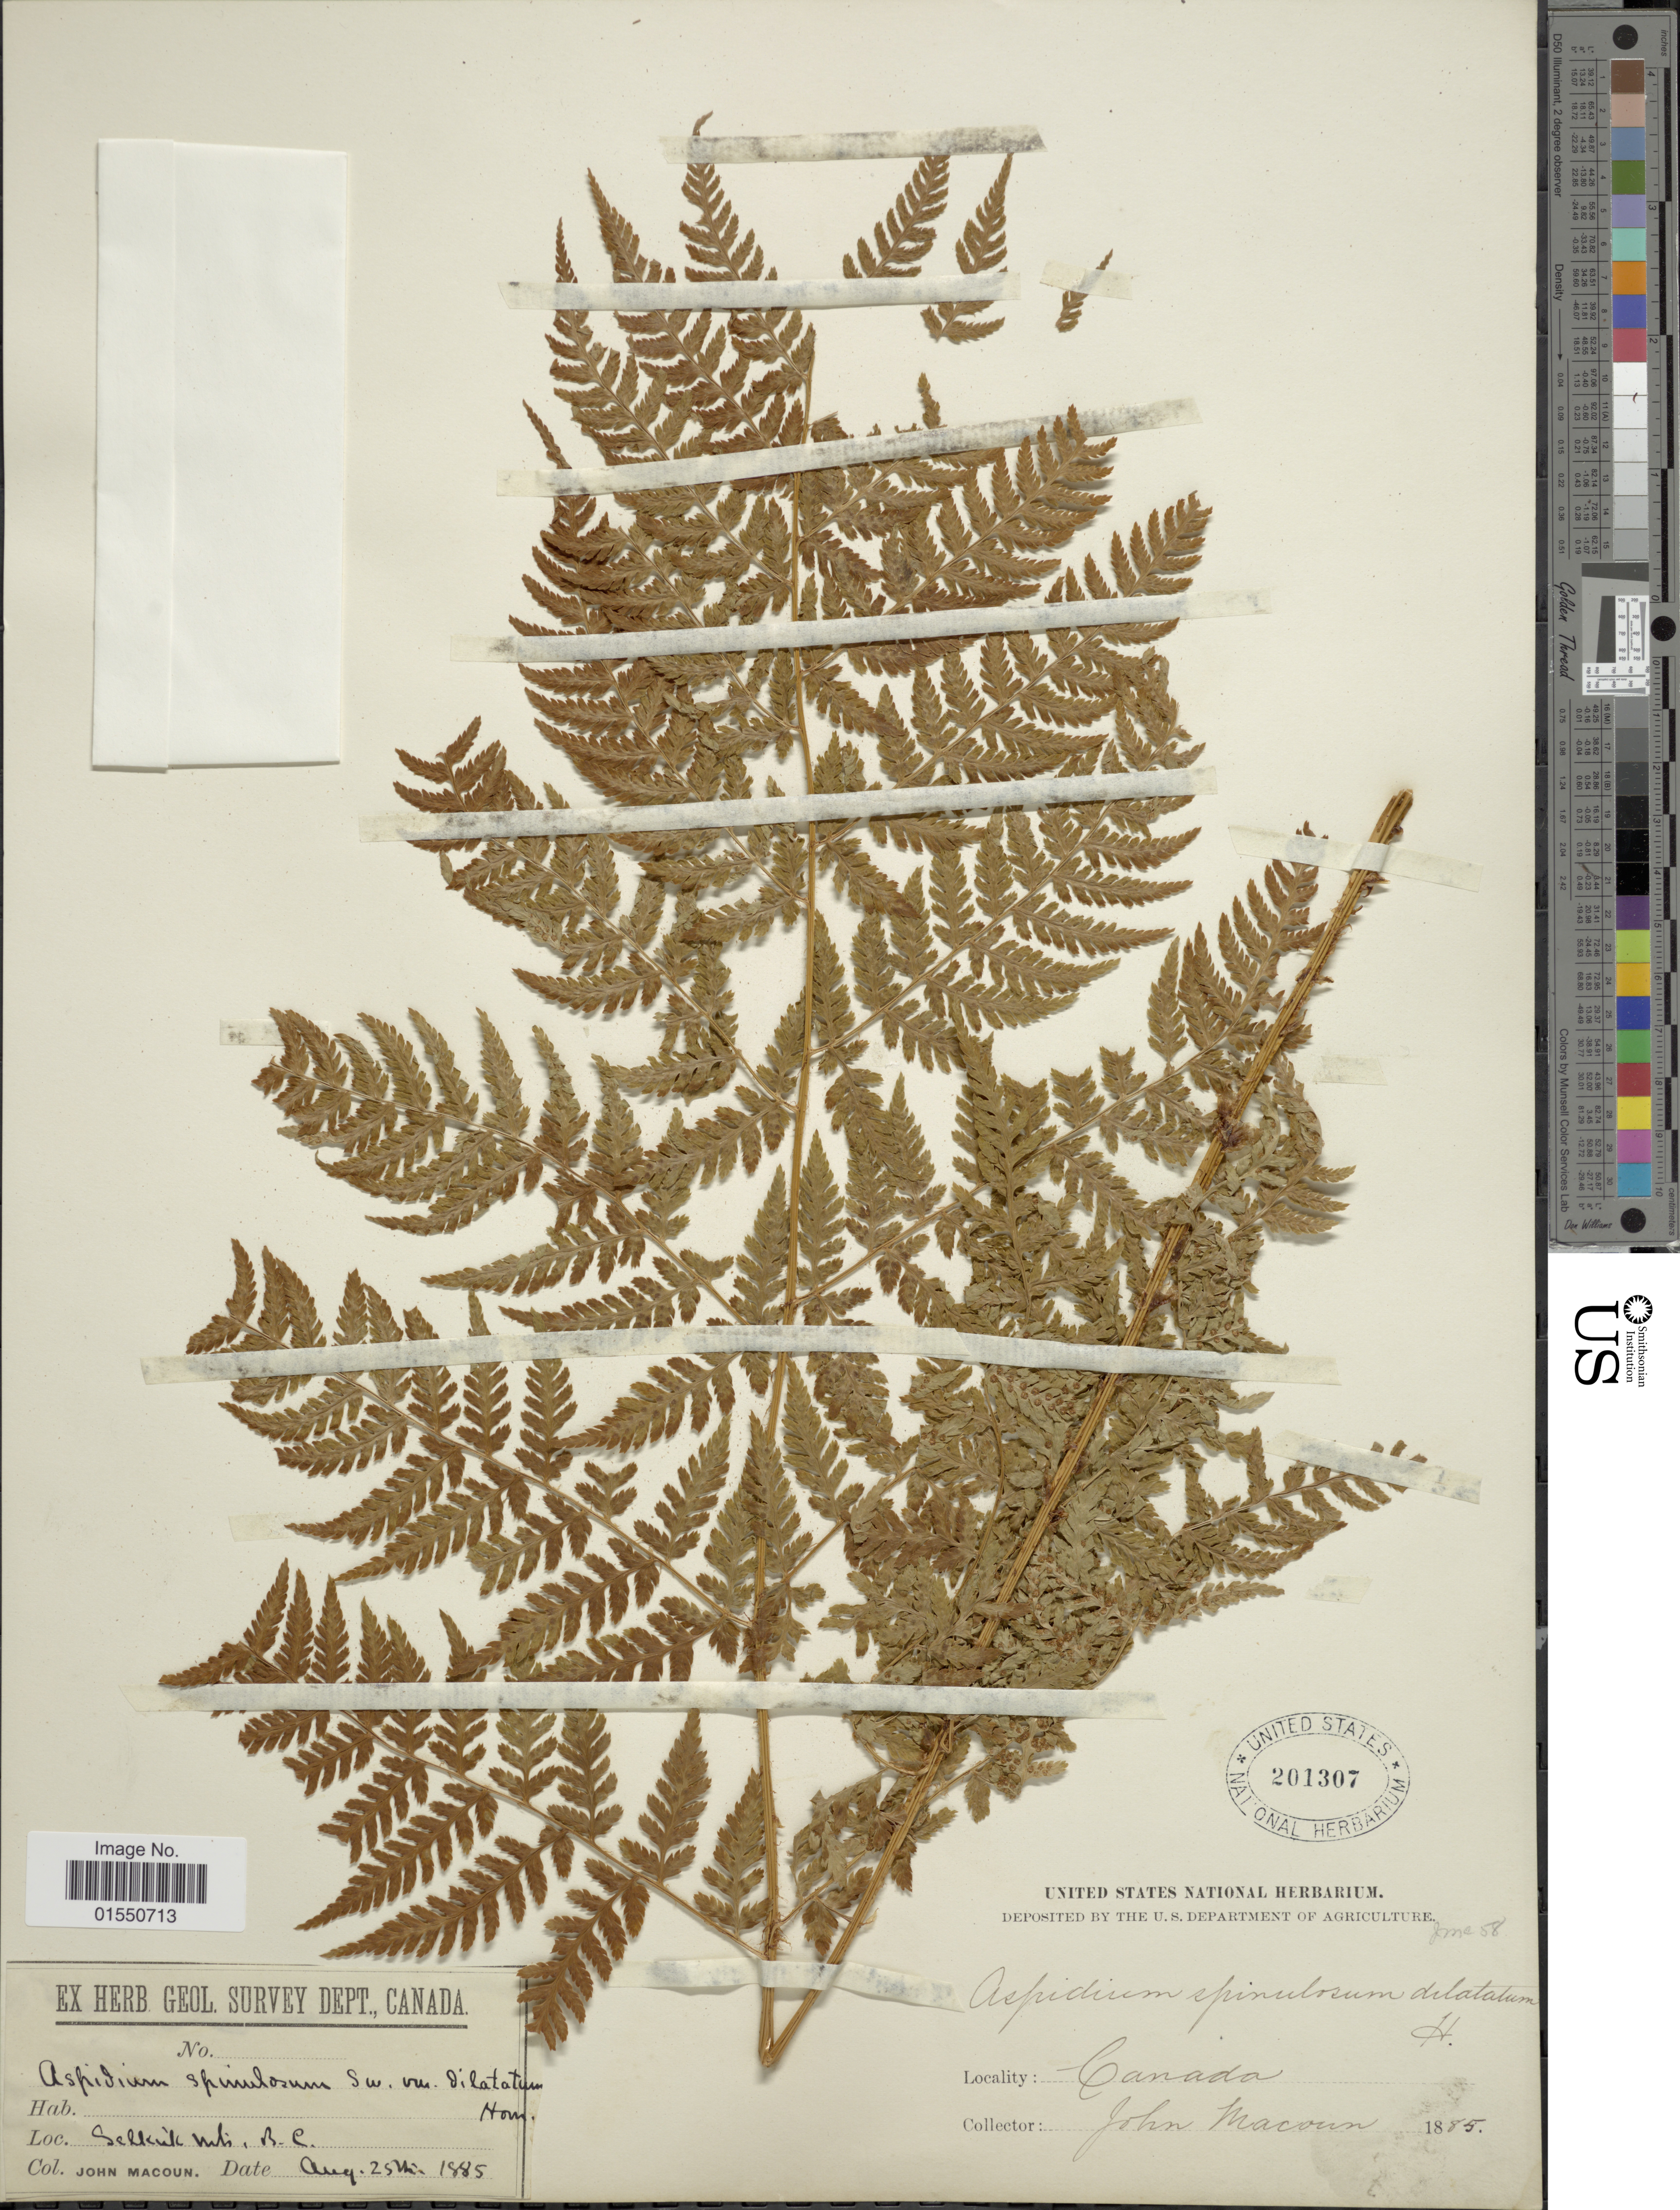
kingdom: Plantae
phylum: Tracheophyta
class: Polypodiopsida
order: Polypodiales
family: Dryopteridaceae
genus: Dryopteris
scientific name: Dryopteris expansa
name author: (C. Presl) Fraser-Jenk. & Jermy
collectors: J. Macoun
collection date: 1885-08-25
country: Canada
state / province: British Columbia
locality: Selkirk Mts. B.C.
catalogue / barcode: US 201307